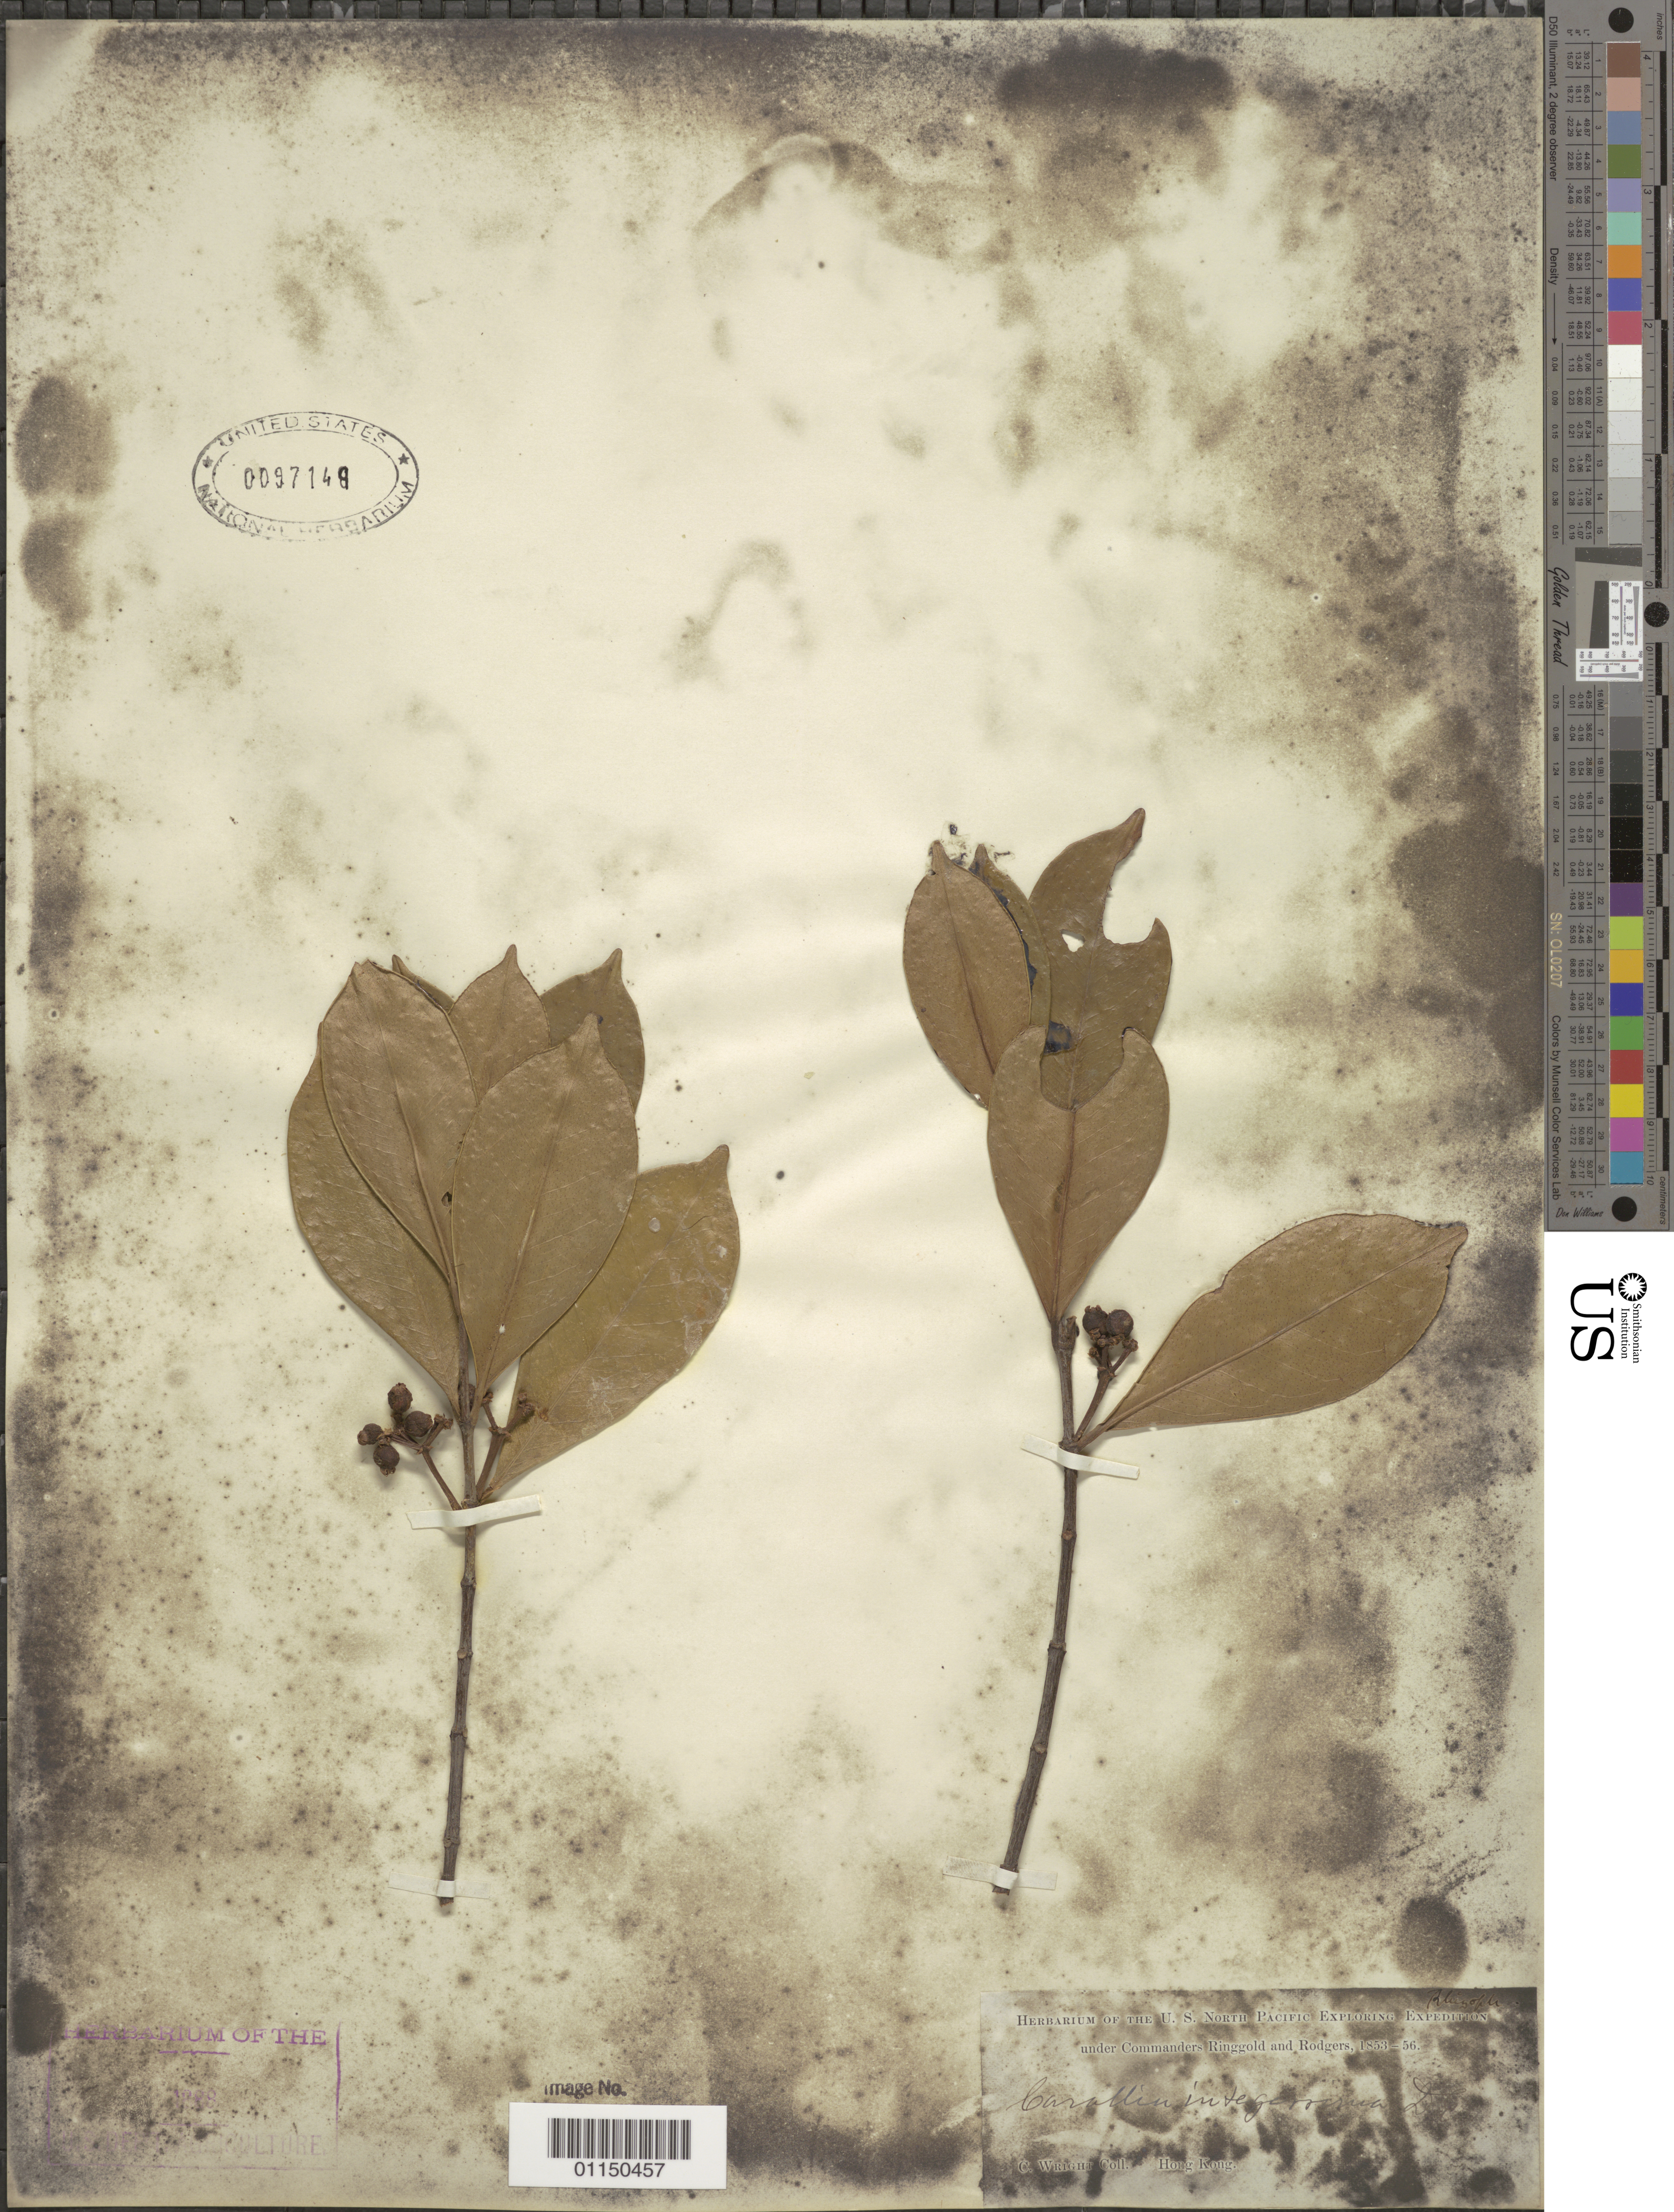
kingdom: Plantae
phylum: Tracheophyta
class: Magnoliopsida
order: Malpighiales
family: Rhizophoraceae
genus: Carallia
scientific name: Carallia integerrima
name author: DC.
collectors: C. Wright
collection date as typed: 1853 to -- -- 1856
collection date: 1853/1856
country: China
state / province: Hong Kong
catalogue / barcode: US 97149